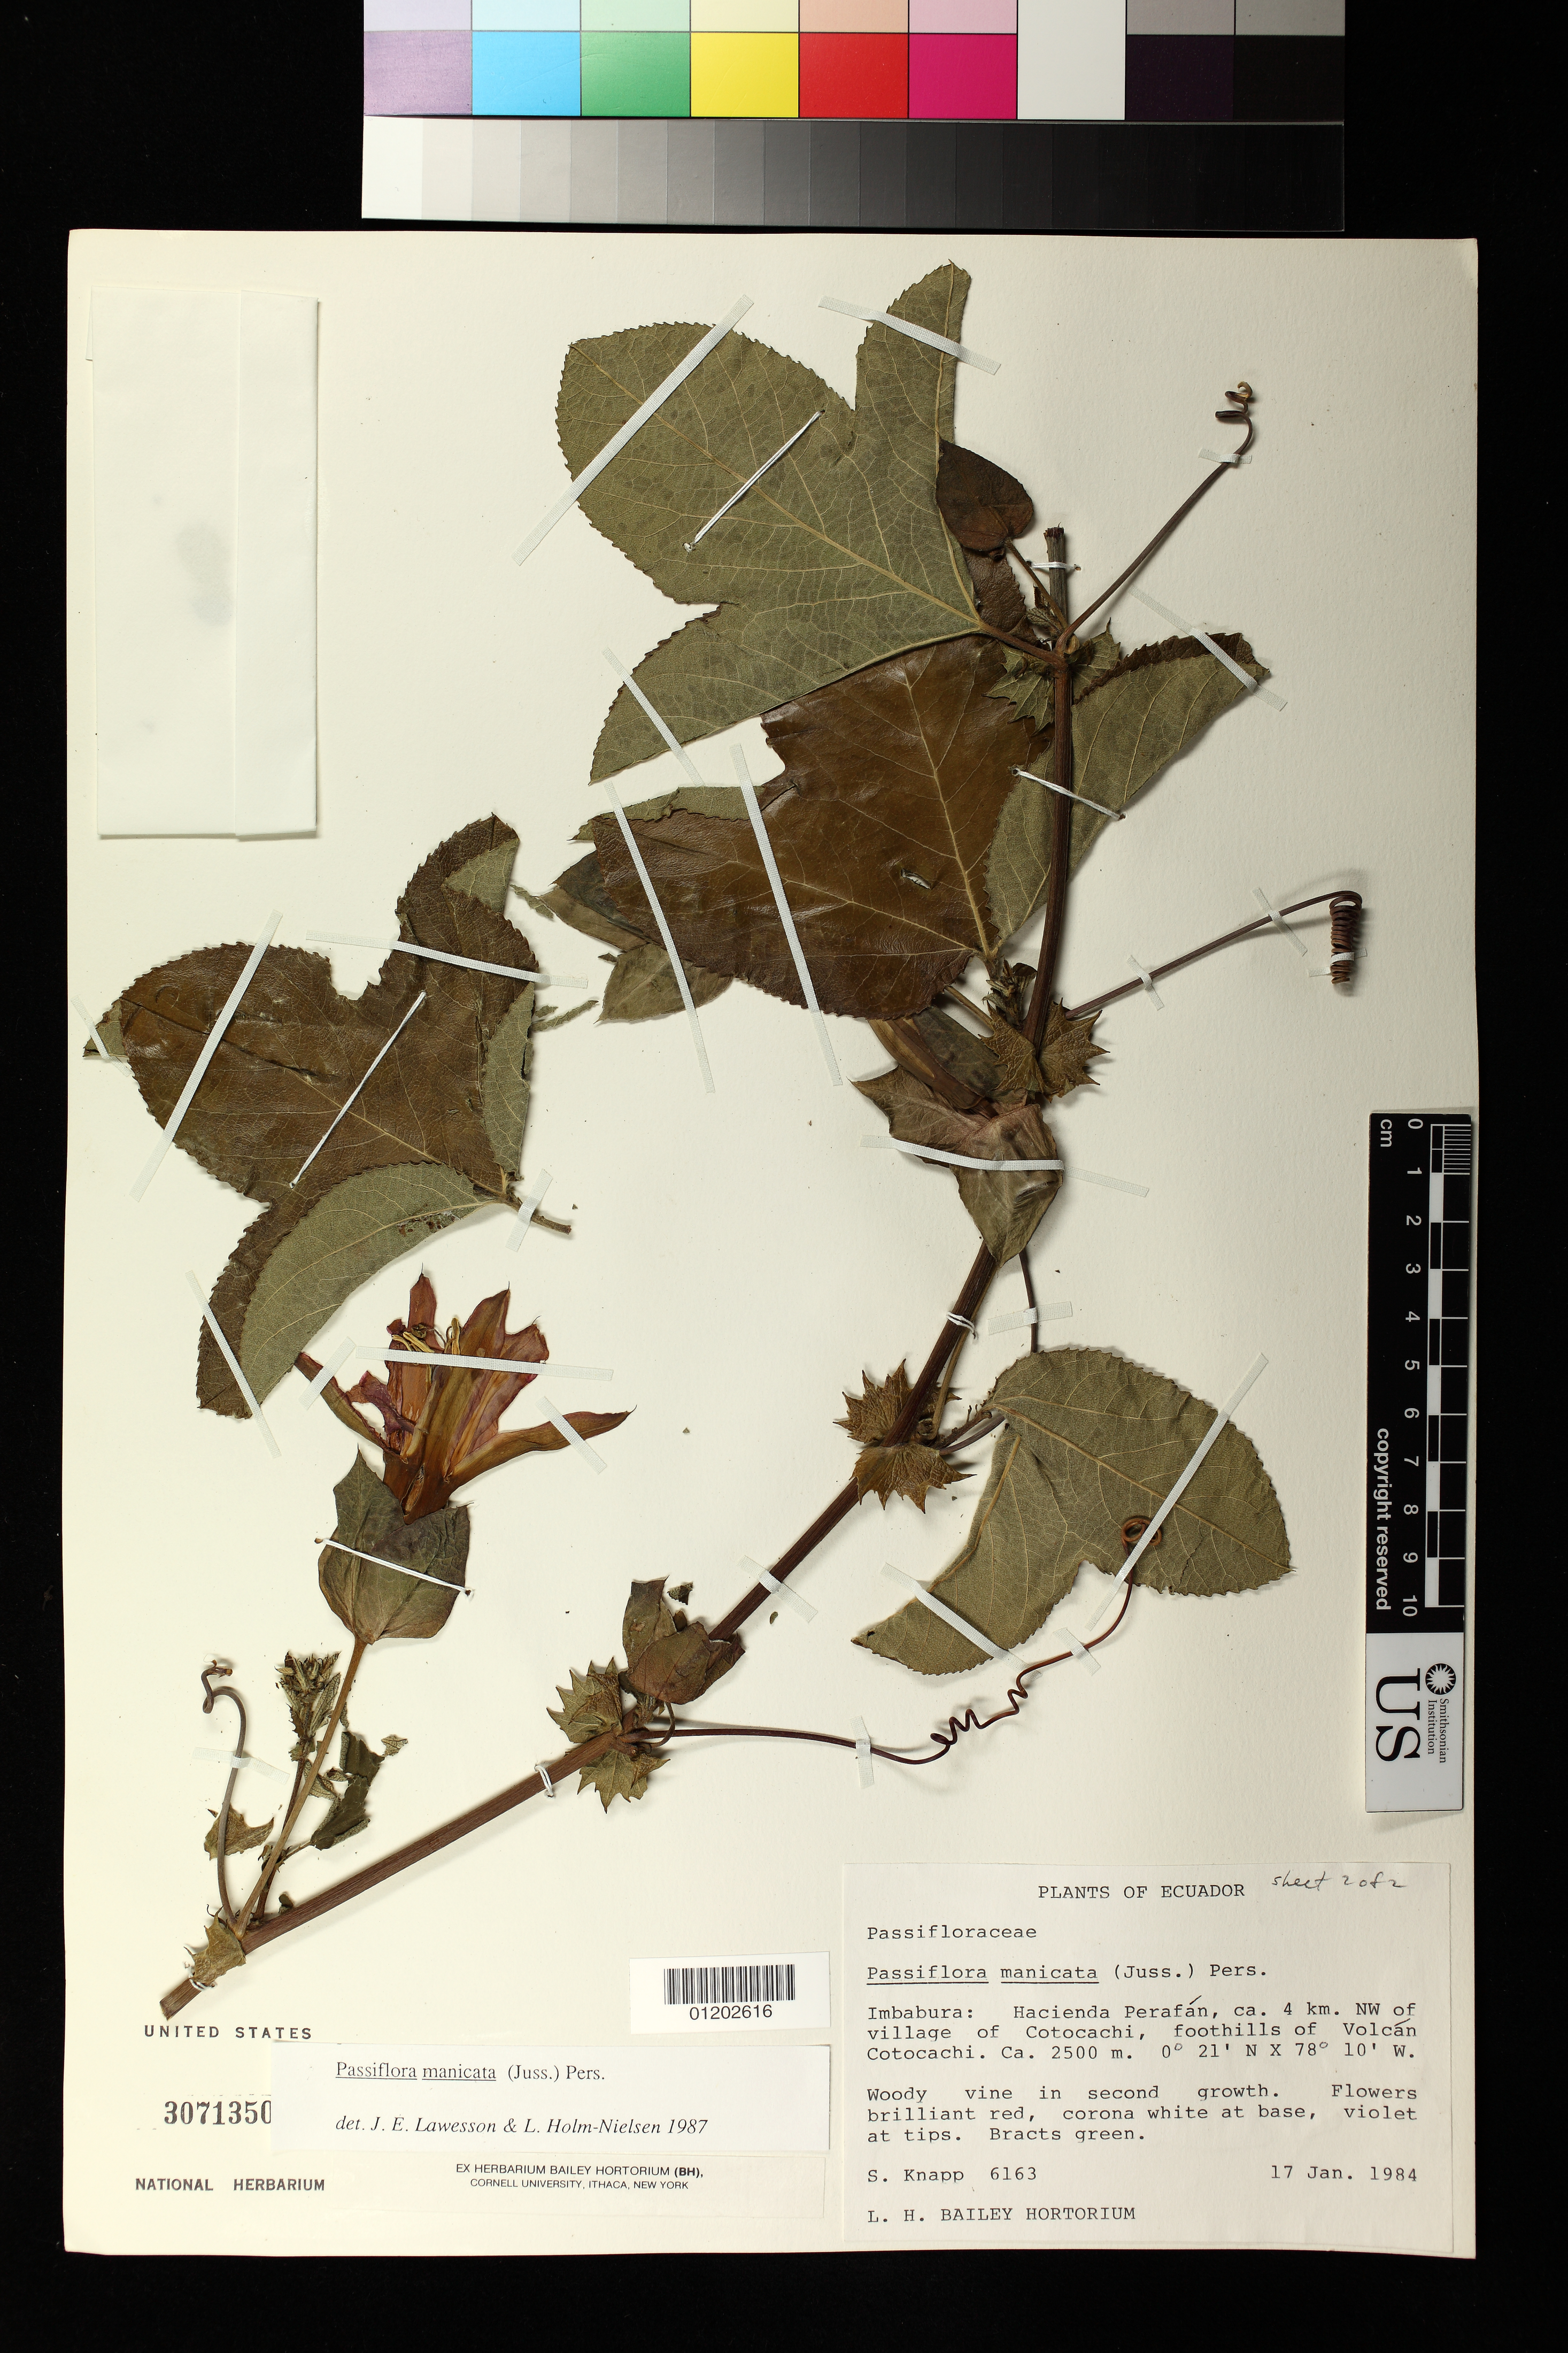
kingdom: Plantae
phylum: Tracheophyta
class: Magnoliopsida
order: Malpighiales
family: Passifloraceae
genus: Passiflora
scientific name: Passiflora manicata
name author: (Juss.) Pers.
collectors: S. Knapp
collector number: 6163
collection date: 1984-01-17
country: Ecuador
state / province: Imbabura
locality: Hacienda Perafan, ca. 4 km. NW of village of Cotocachi, foothills of Volcan Cotocachi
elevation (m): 2500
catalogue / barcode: US 3071350